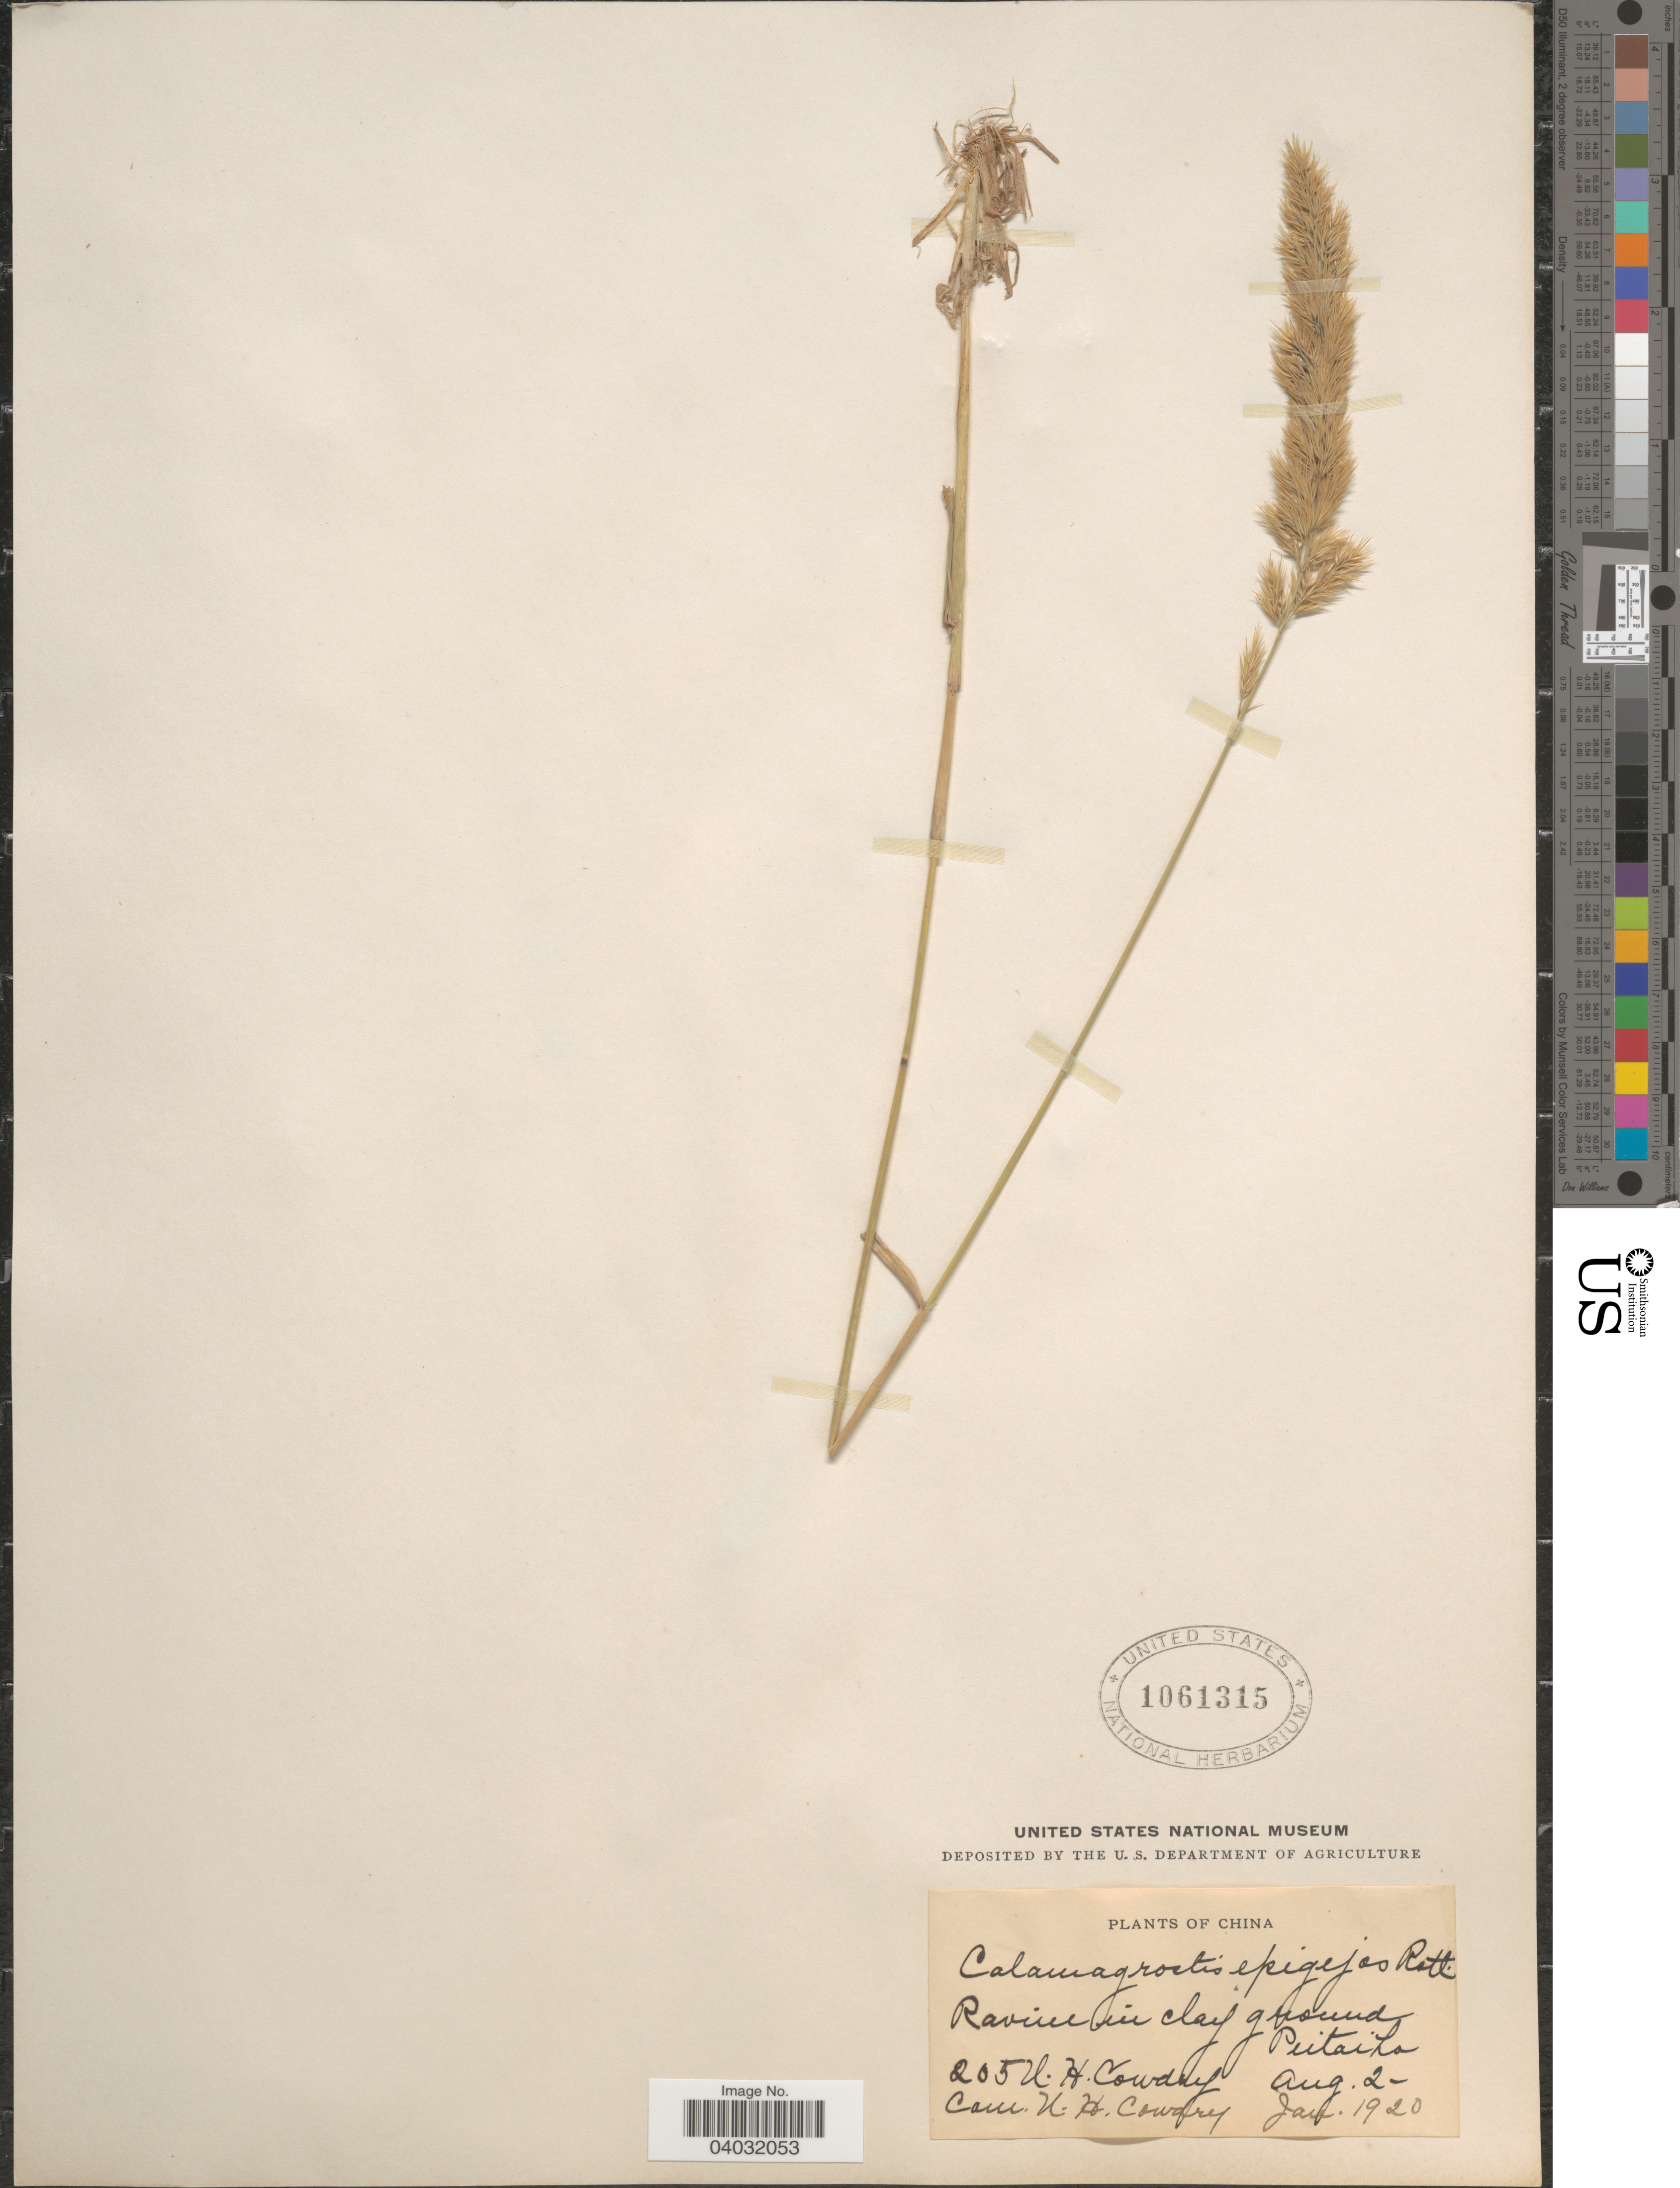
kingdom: Plantae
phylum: Tracheophyta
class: Liliopsida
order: Poales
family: Poaceae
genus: Calamagrostis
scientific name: Calamagrostis epigeios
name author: (L.) Roth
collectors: N. H. Cowdry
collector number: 205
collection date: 1920-08-02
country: China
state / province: Hebei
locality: Ravine in clay ground Peitaho.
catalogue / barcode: US 1061315